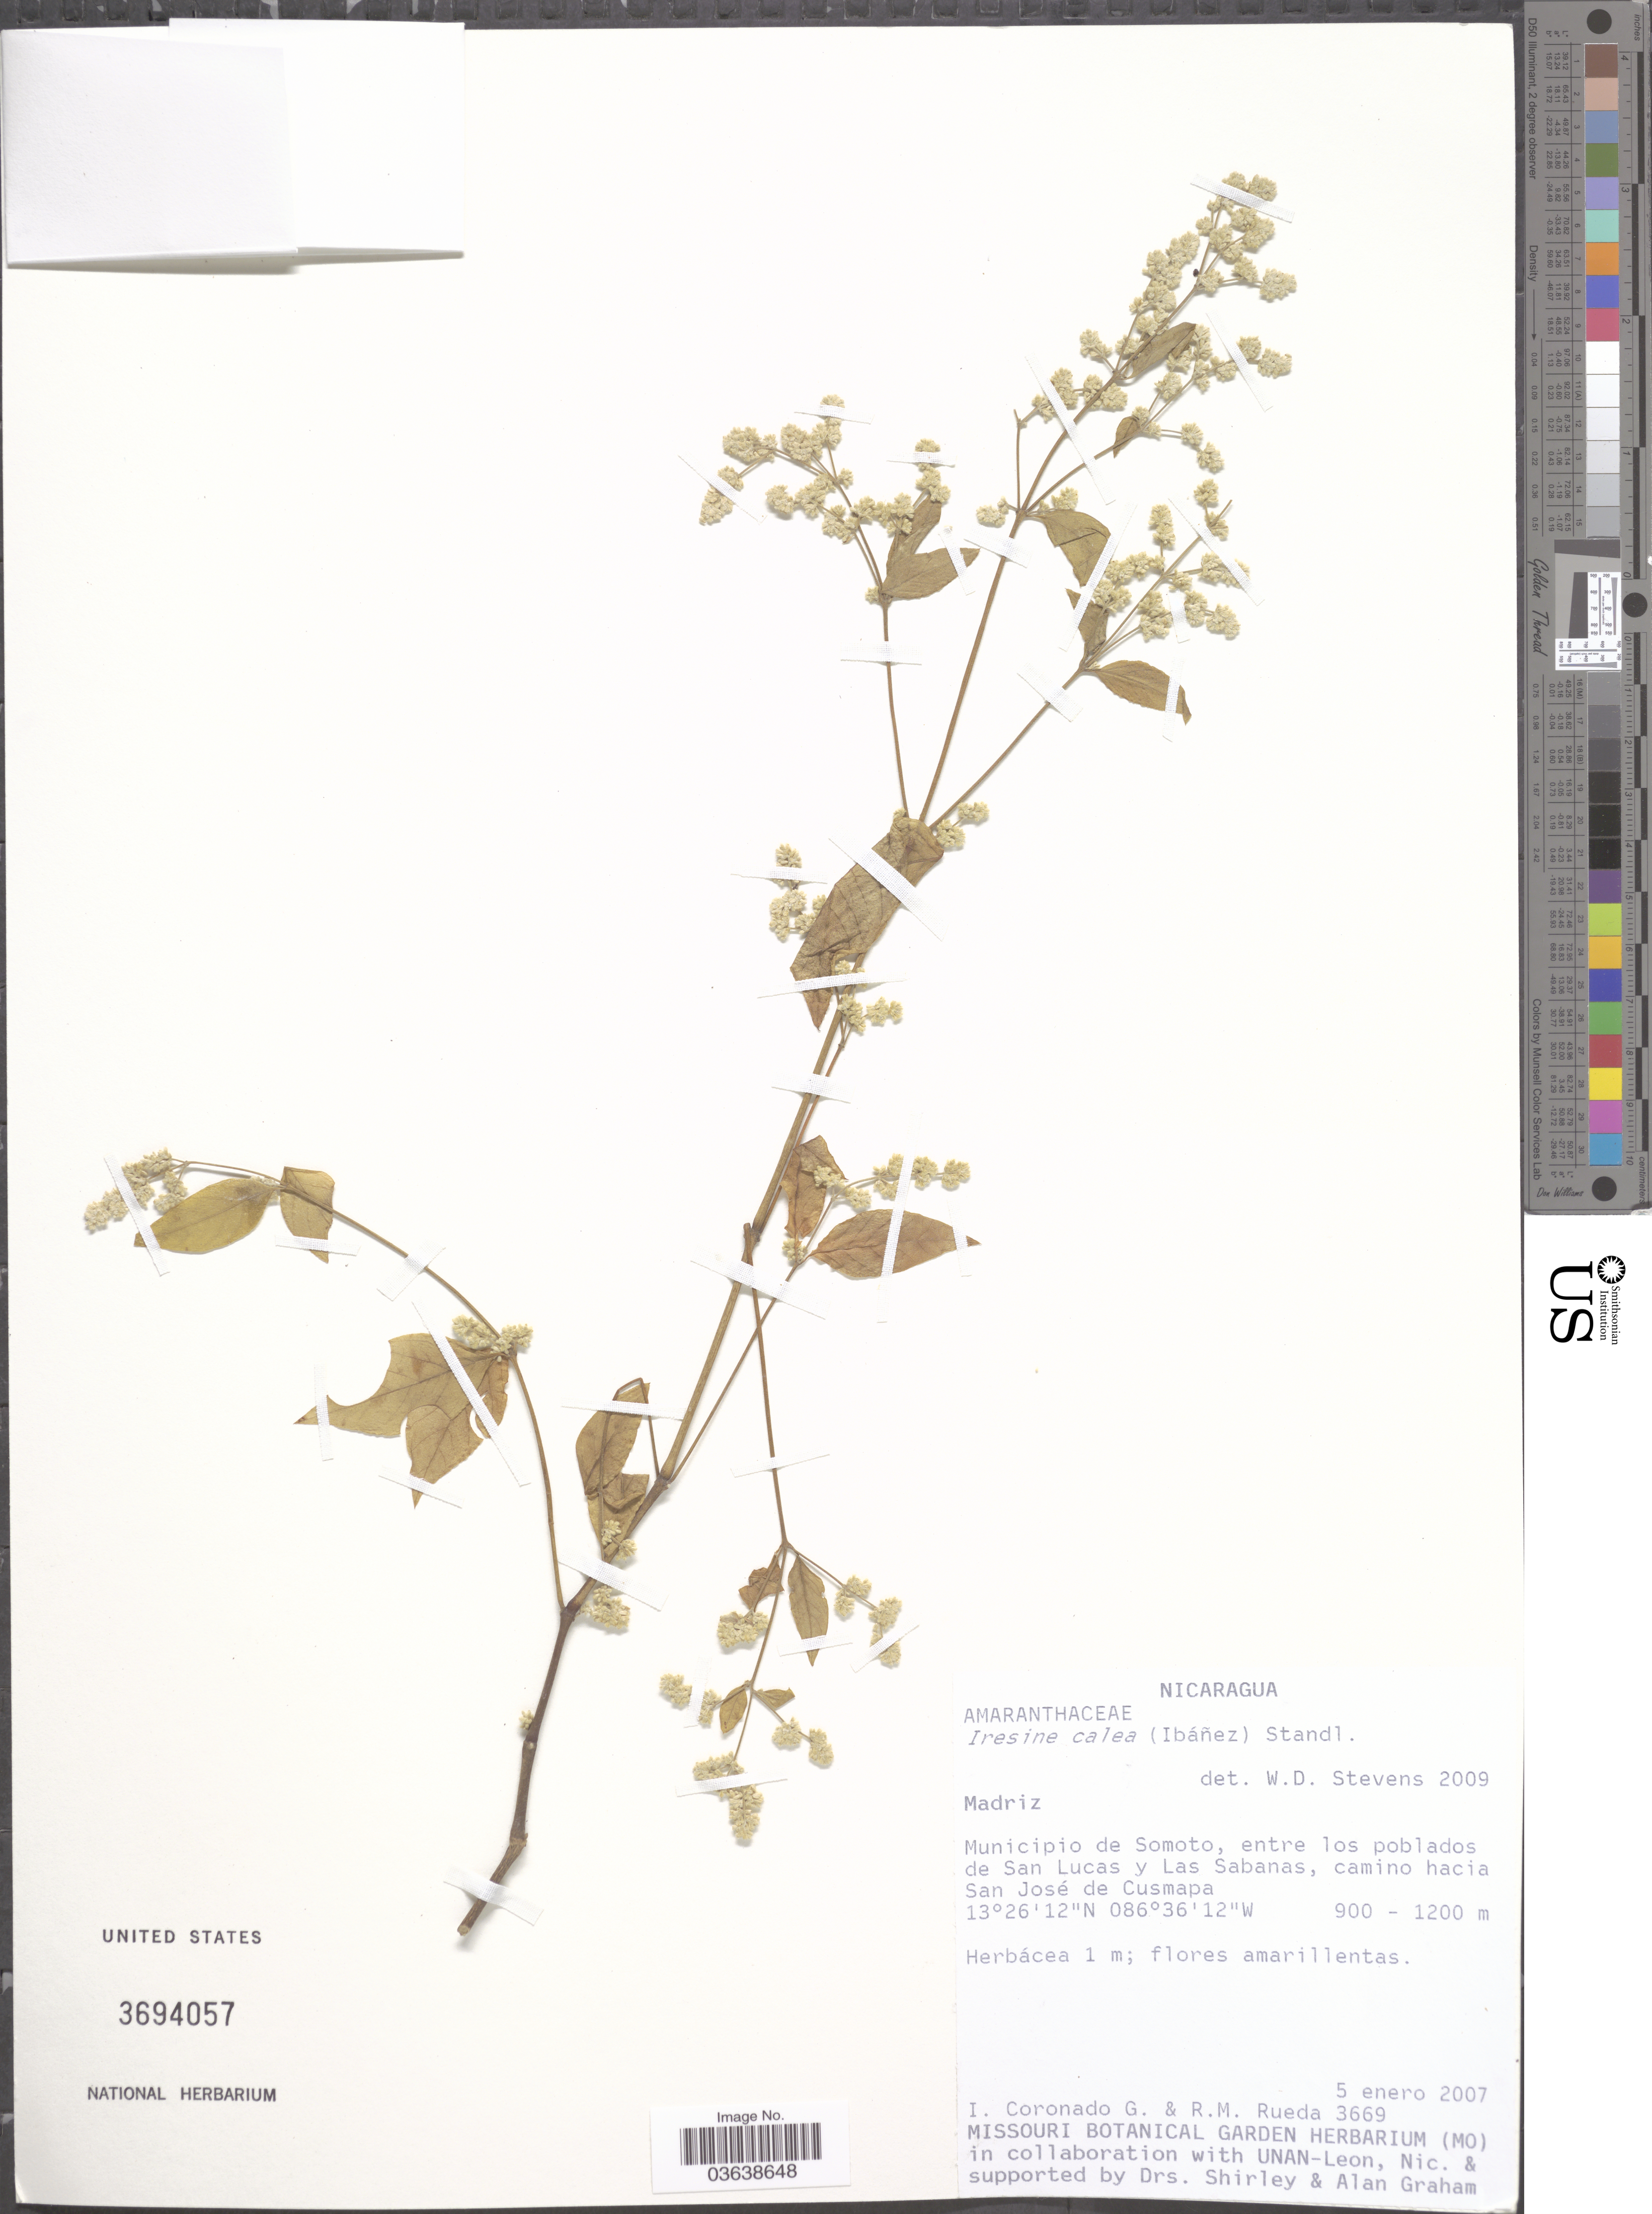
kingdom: Plantae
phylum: Tracheophyta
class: Magnoliopsida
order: Caryophyllales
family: Amaranthaceae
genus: Iresine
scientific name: Iresine calea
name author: (Ibáñez) Standl.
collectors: I. Coronado & R. Rueda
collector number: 3669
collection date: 2007-01-05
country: Nicaragua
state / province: Madriz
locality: Municipio de Somoto, entre los poblados de San Lucas y Las Sabanas, camino hacia San José de Cusmapa.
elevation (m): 900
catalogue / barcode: US 3694057